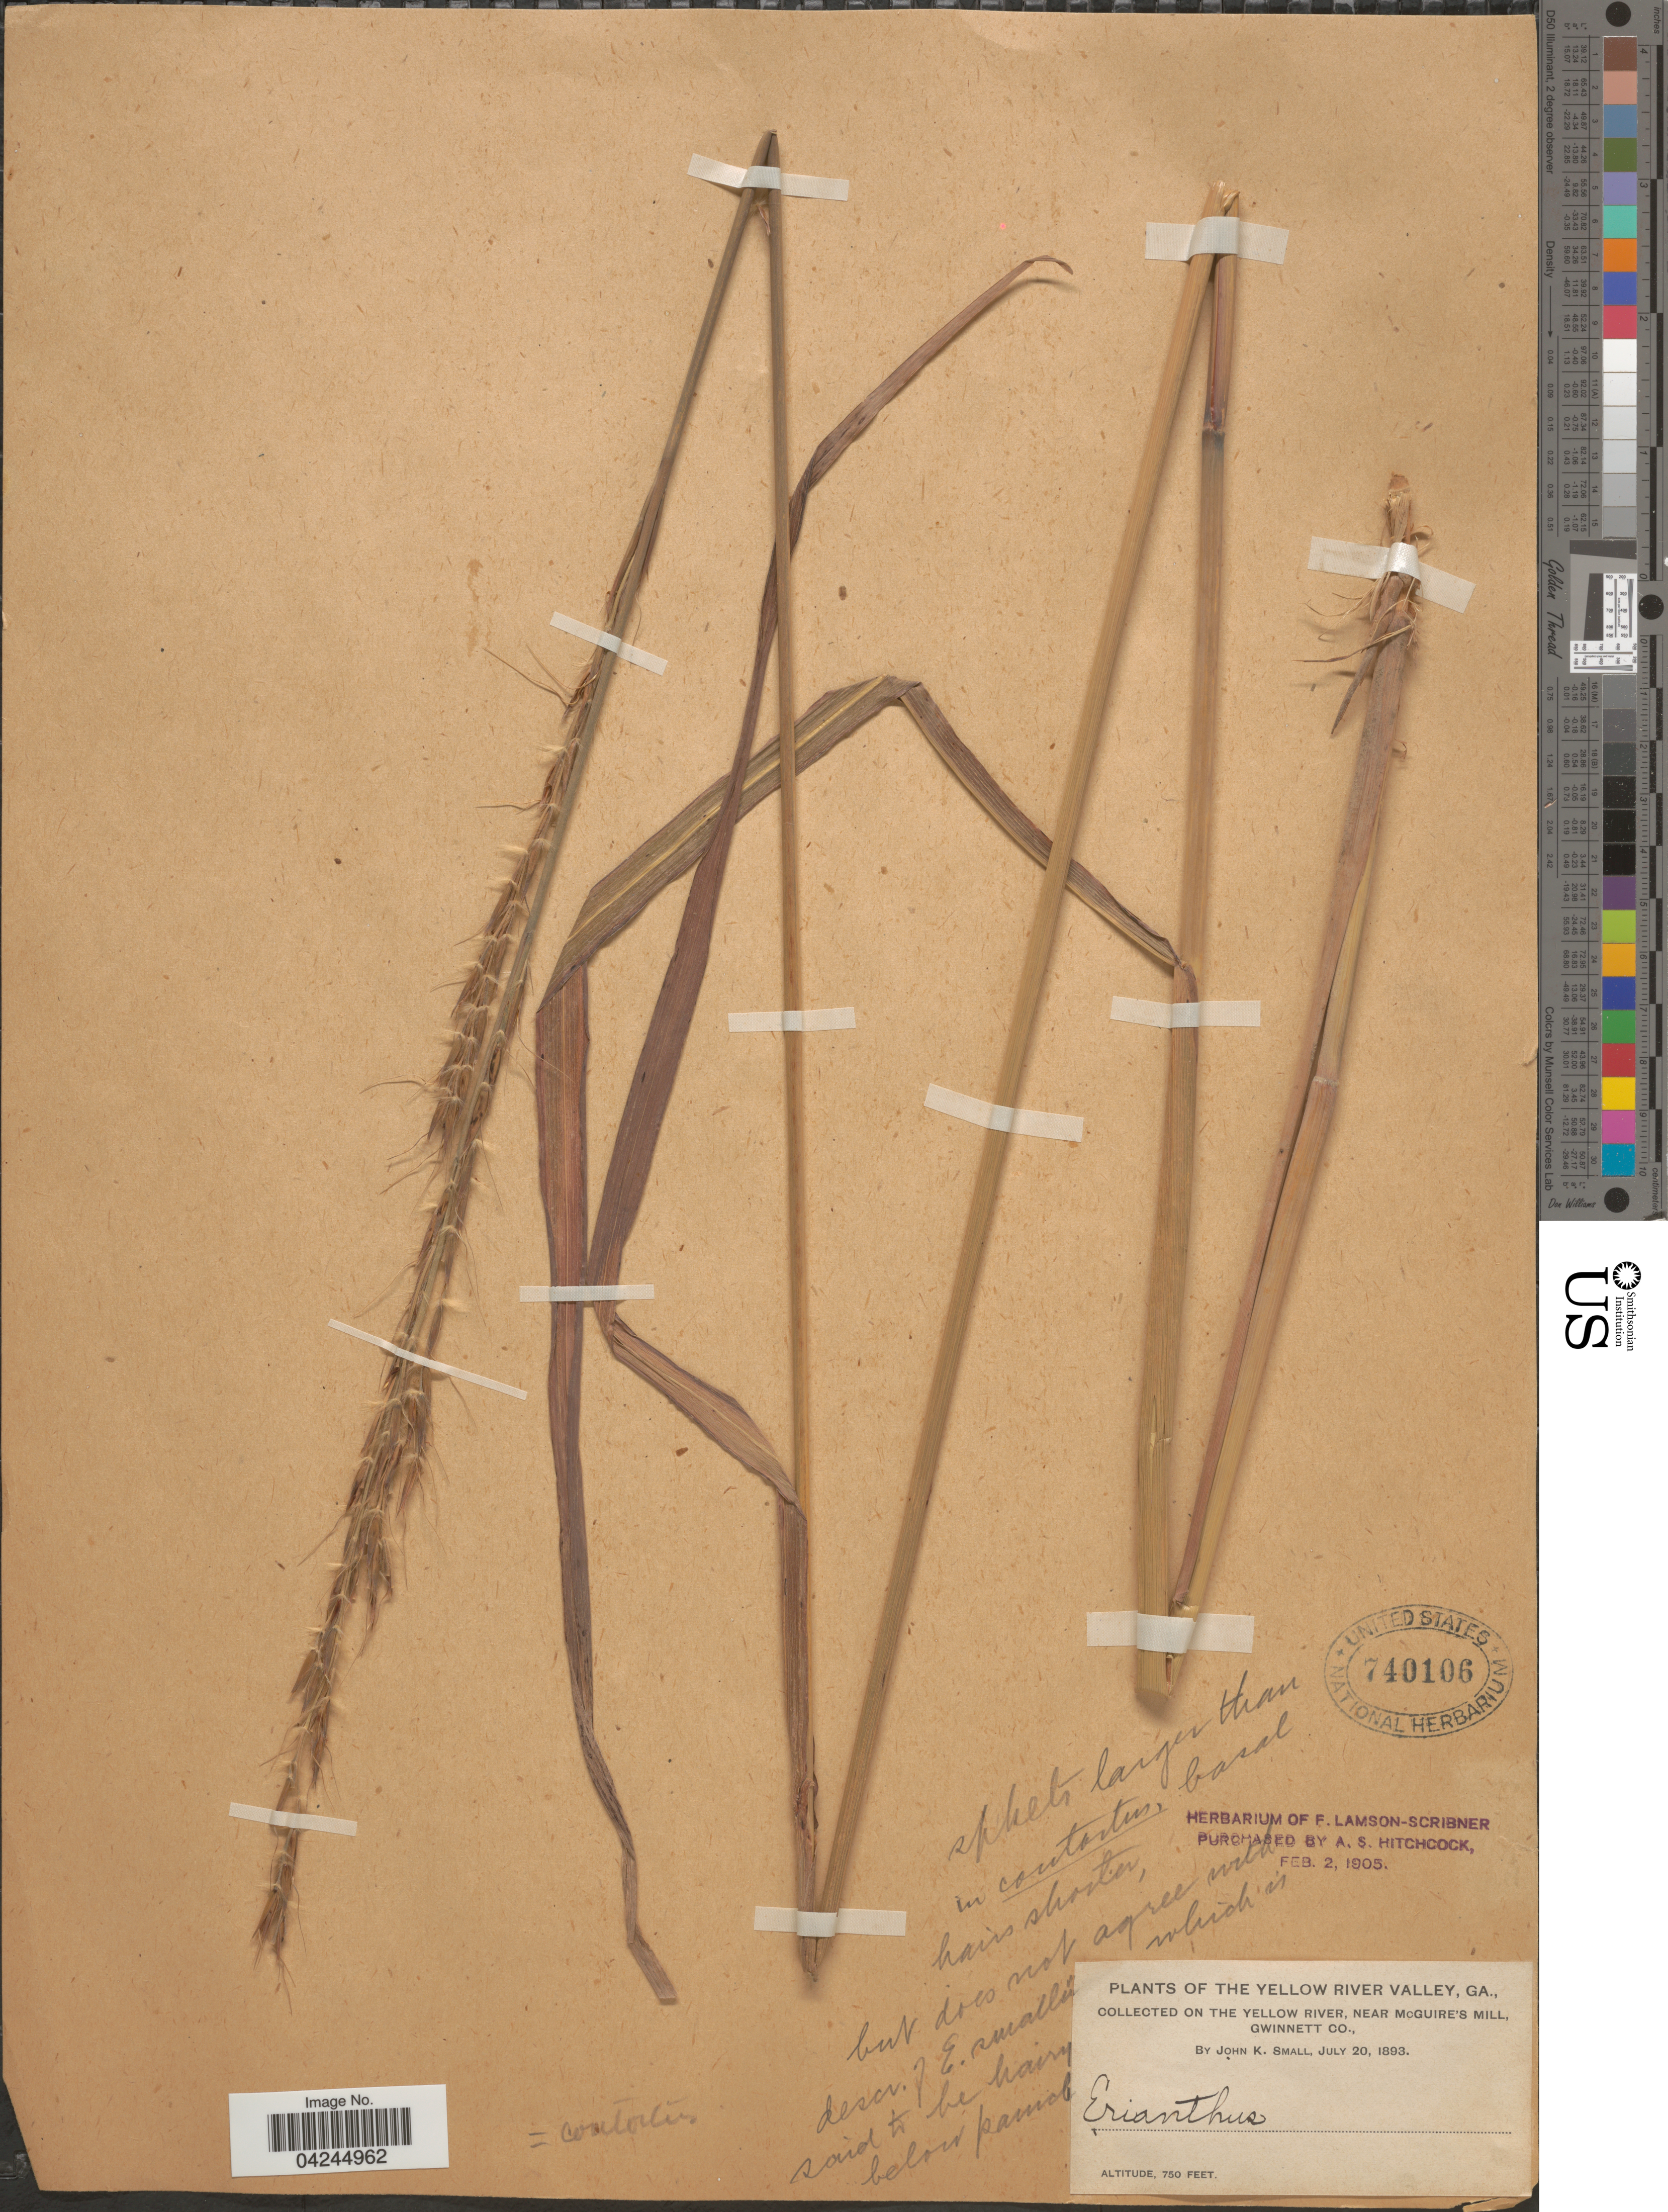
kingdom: Plantae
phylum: Tracheophyta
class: Liliopsida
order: Poales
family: Poaceae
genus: Erianthus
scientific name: Erianthus brevibarbis var. contortus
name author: (Elliott) D.B. Ward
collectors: J. K. Small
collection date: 1893-07-20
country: United States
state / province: Georgia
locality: Yellow River Valley. On the Yellow River, near McGuire's Mill, Gwinnett Co.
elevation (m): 229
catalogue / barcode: US 740106